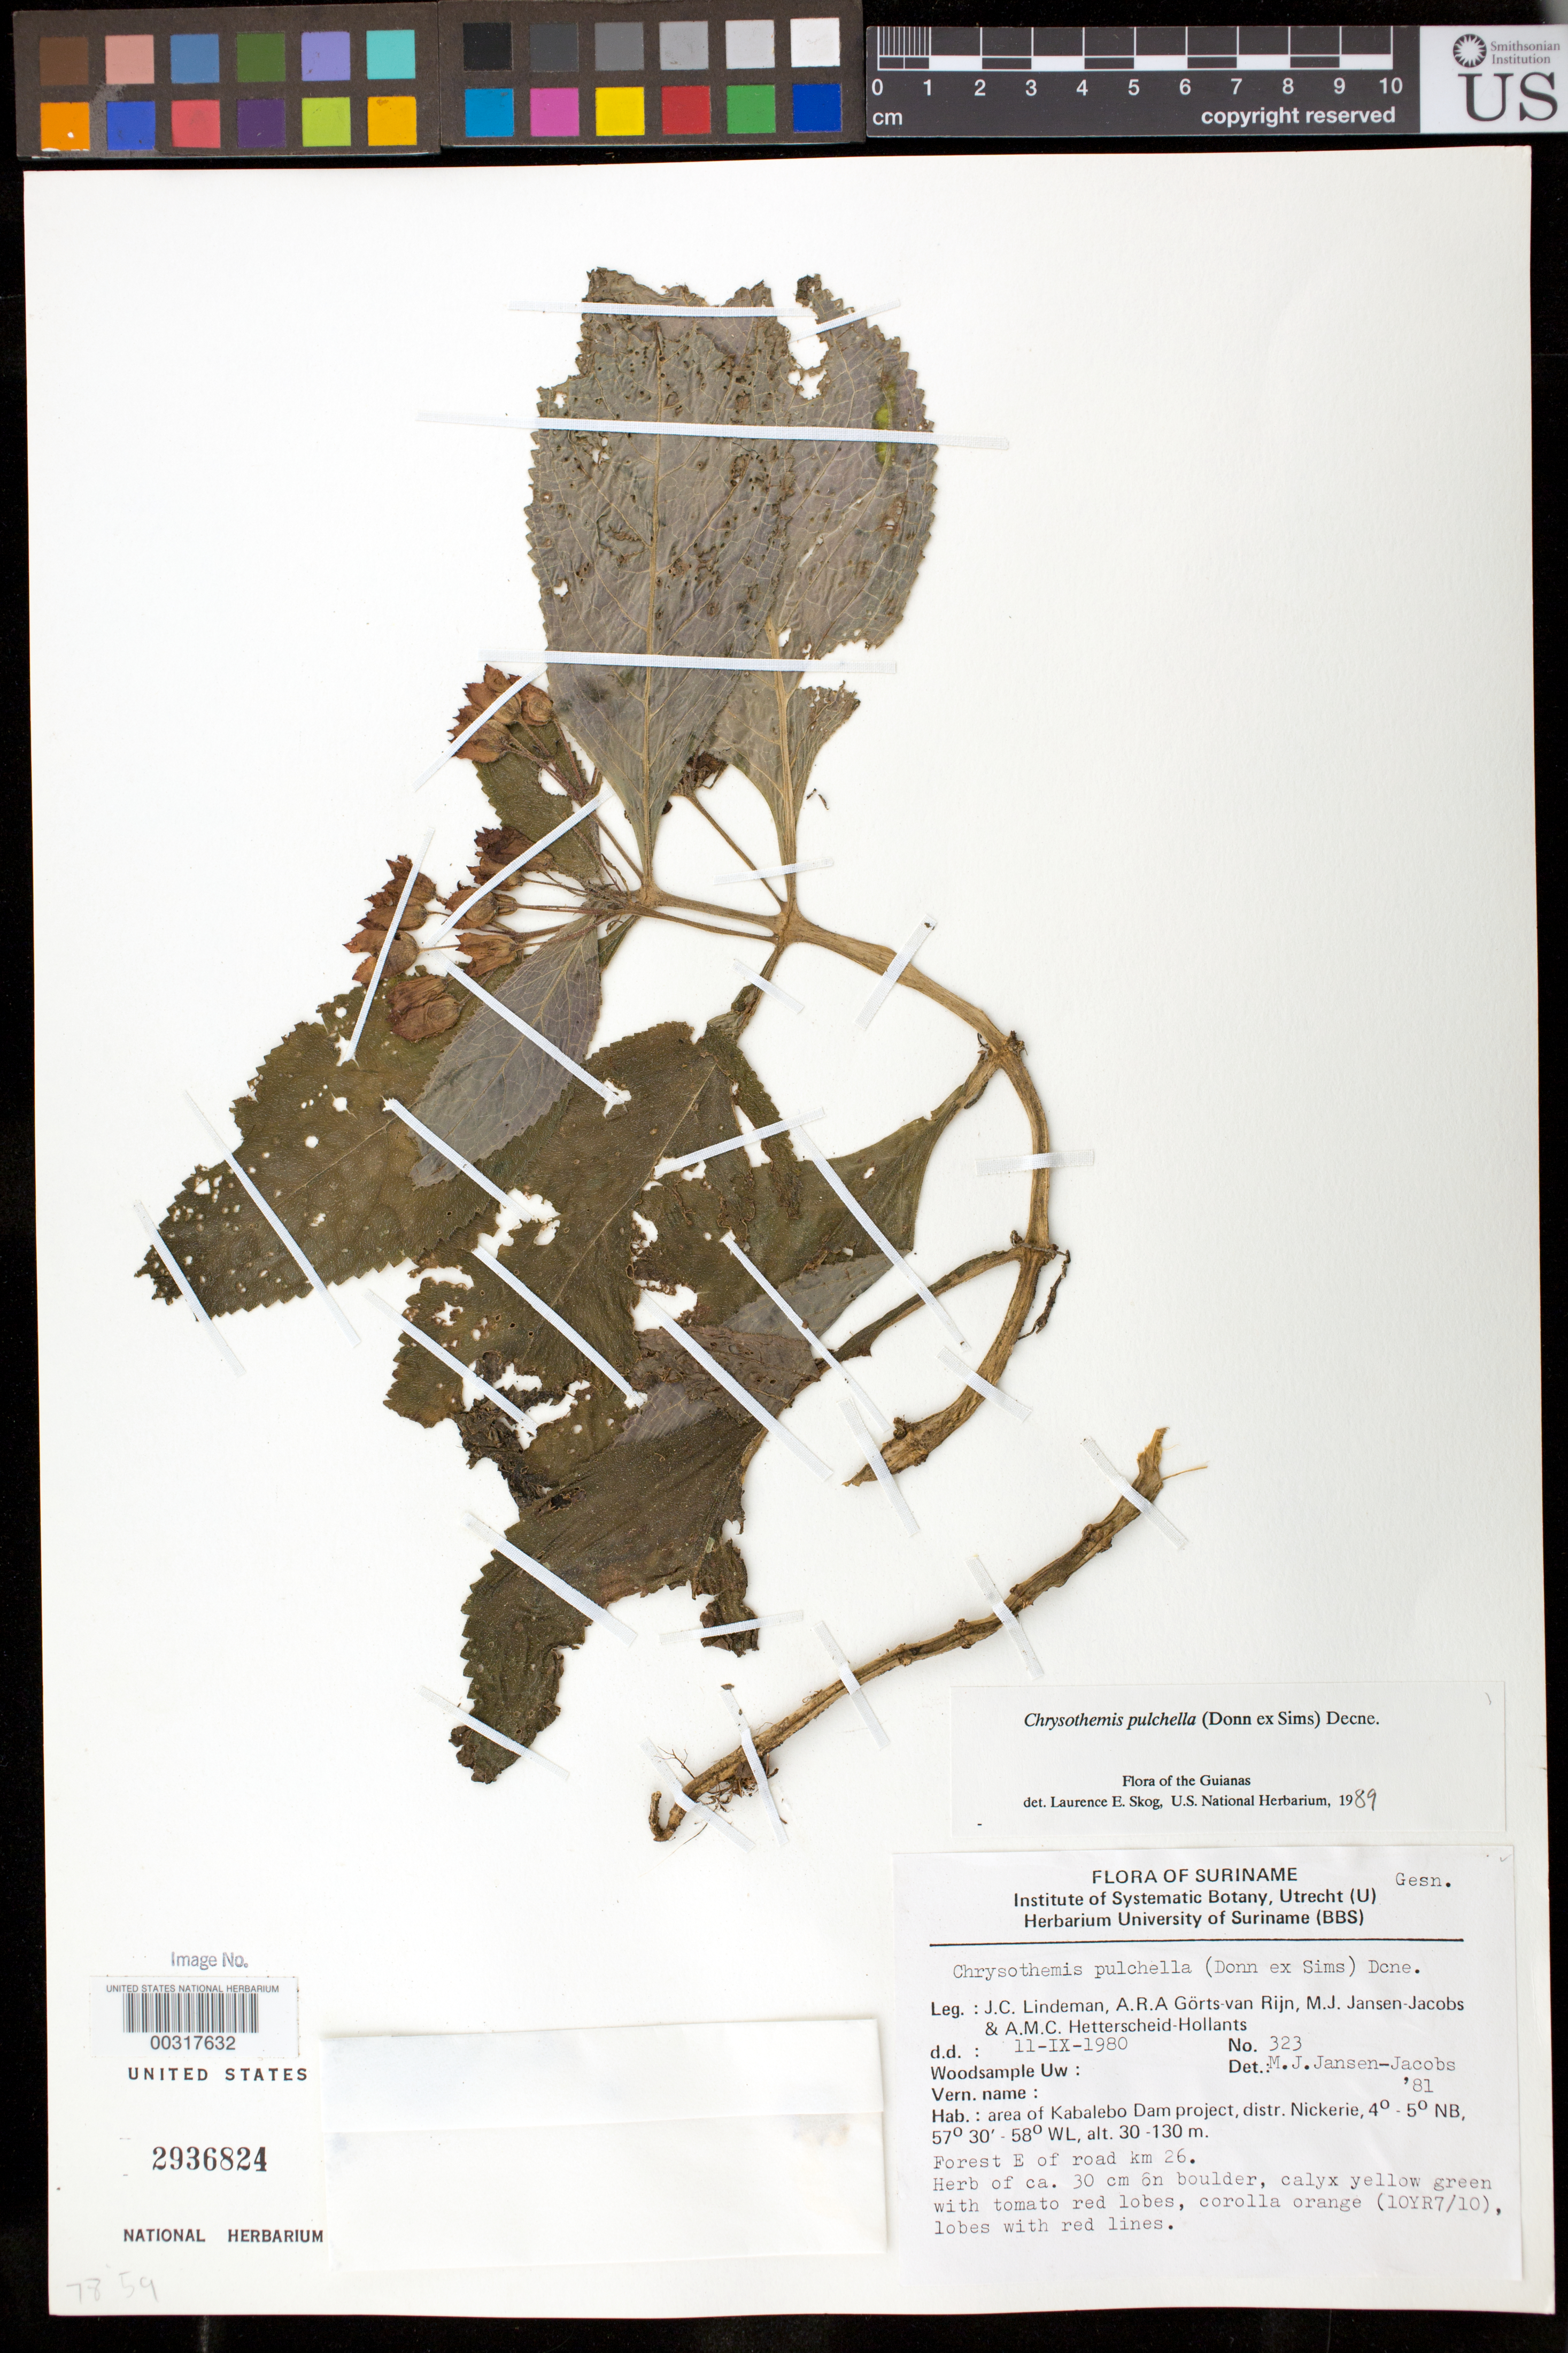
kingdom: Plantae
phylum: Tracheophyta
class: Magnoliopsida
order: Lamiales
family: Gesneriaceae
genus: Chrysothemis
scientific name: Chrysothemis pulchella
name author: (Donn ex Sims) Decne.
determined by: Skog, Laurence E.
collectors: J. C. Lindeman, A. .R. A. Görts-van Rijn, M. J. Jansen-Jacobs & A. Hetterscheid-Hollants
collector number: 323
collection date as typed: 11 Sep 1980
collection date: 1980-09-11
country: Suriname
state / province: Nickerie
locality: Area of Kabalebo Dam project; forest E of road km 26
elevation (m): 30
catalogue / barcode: US 2936824